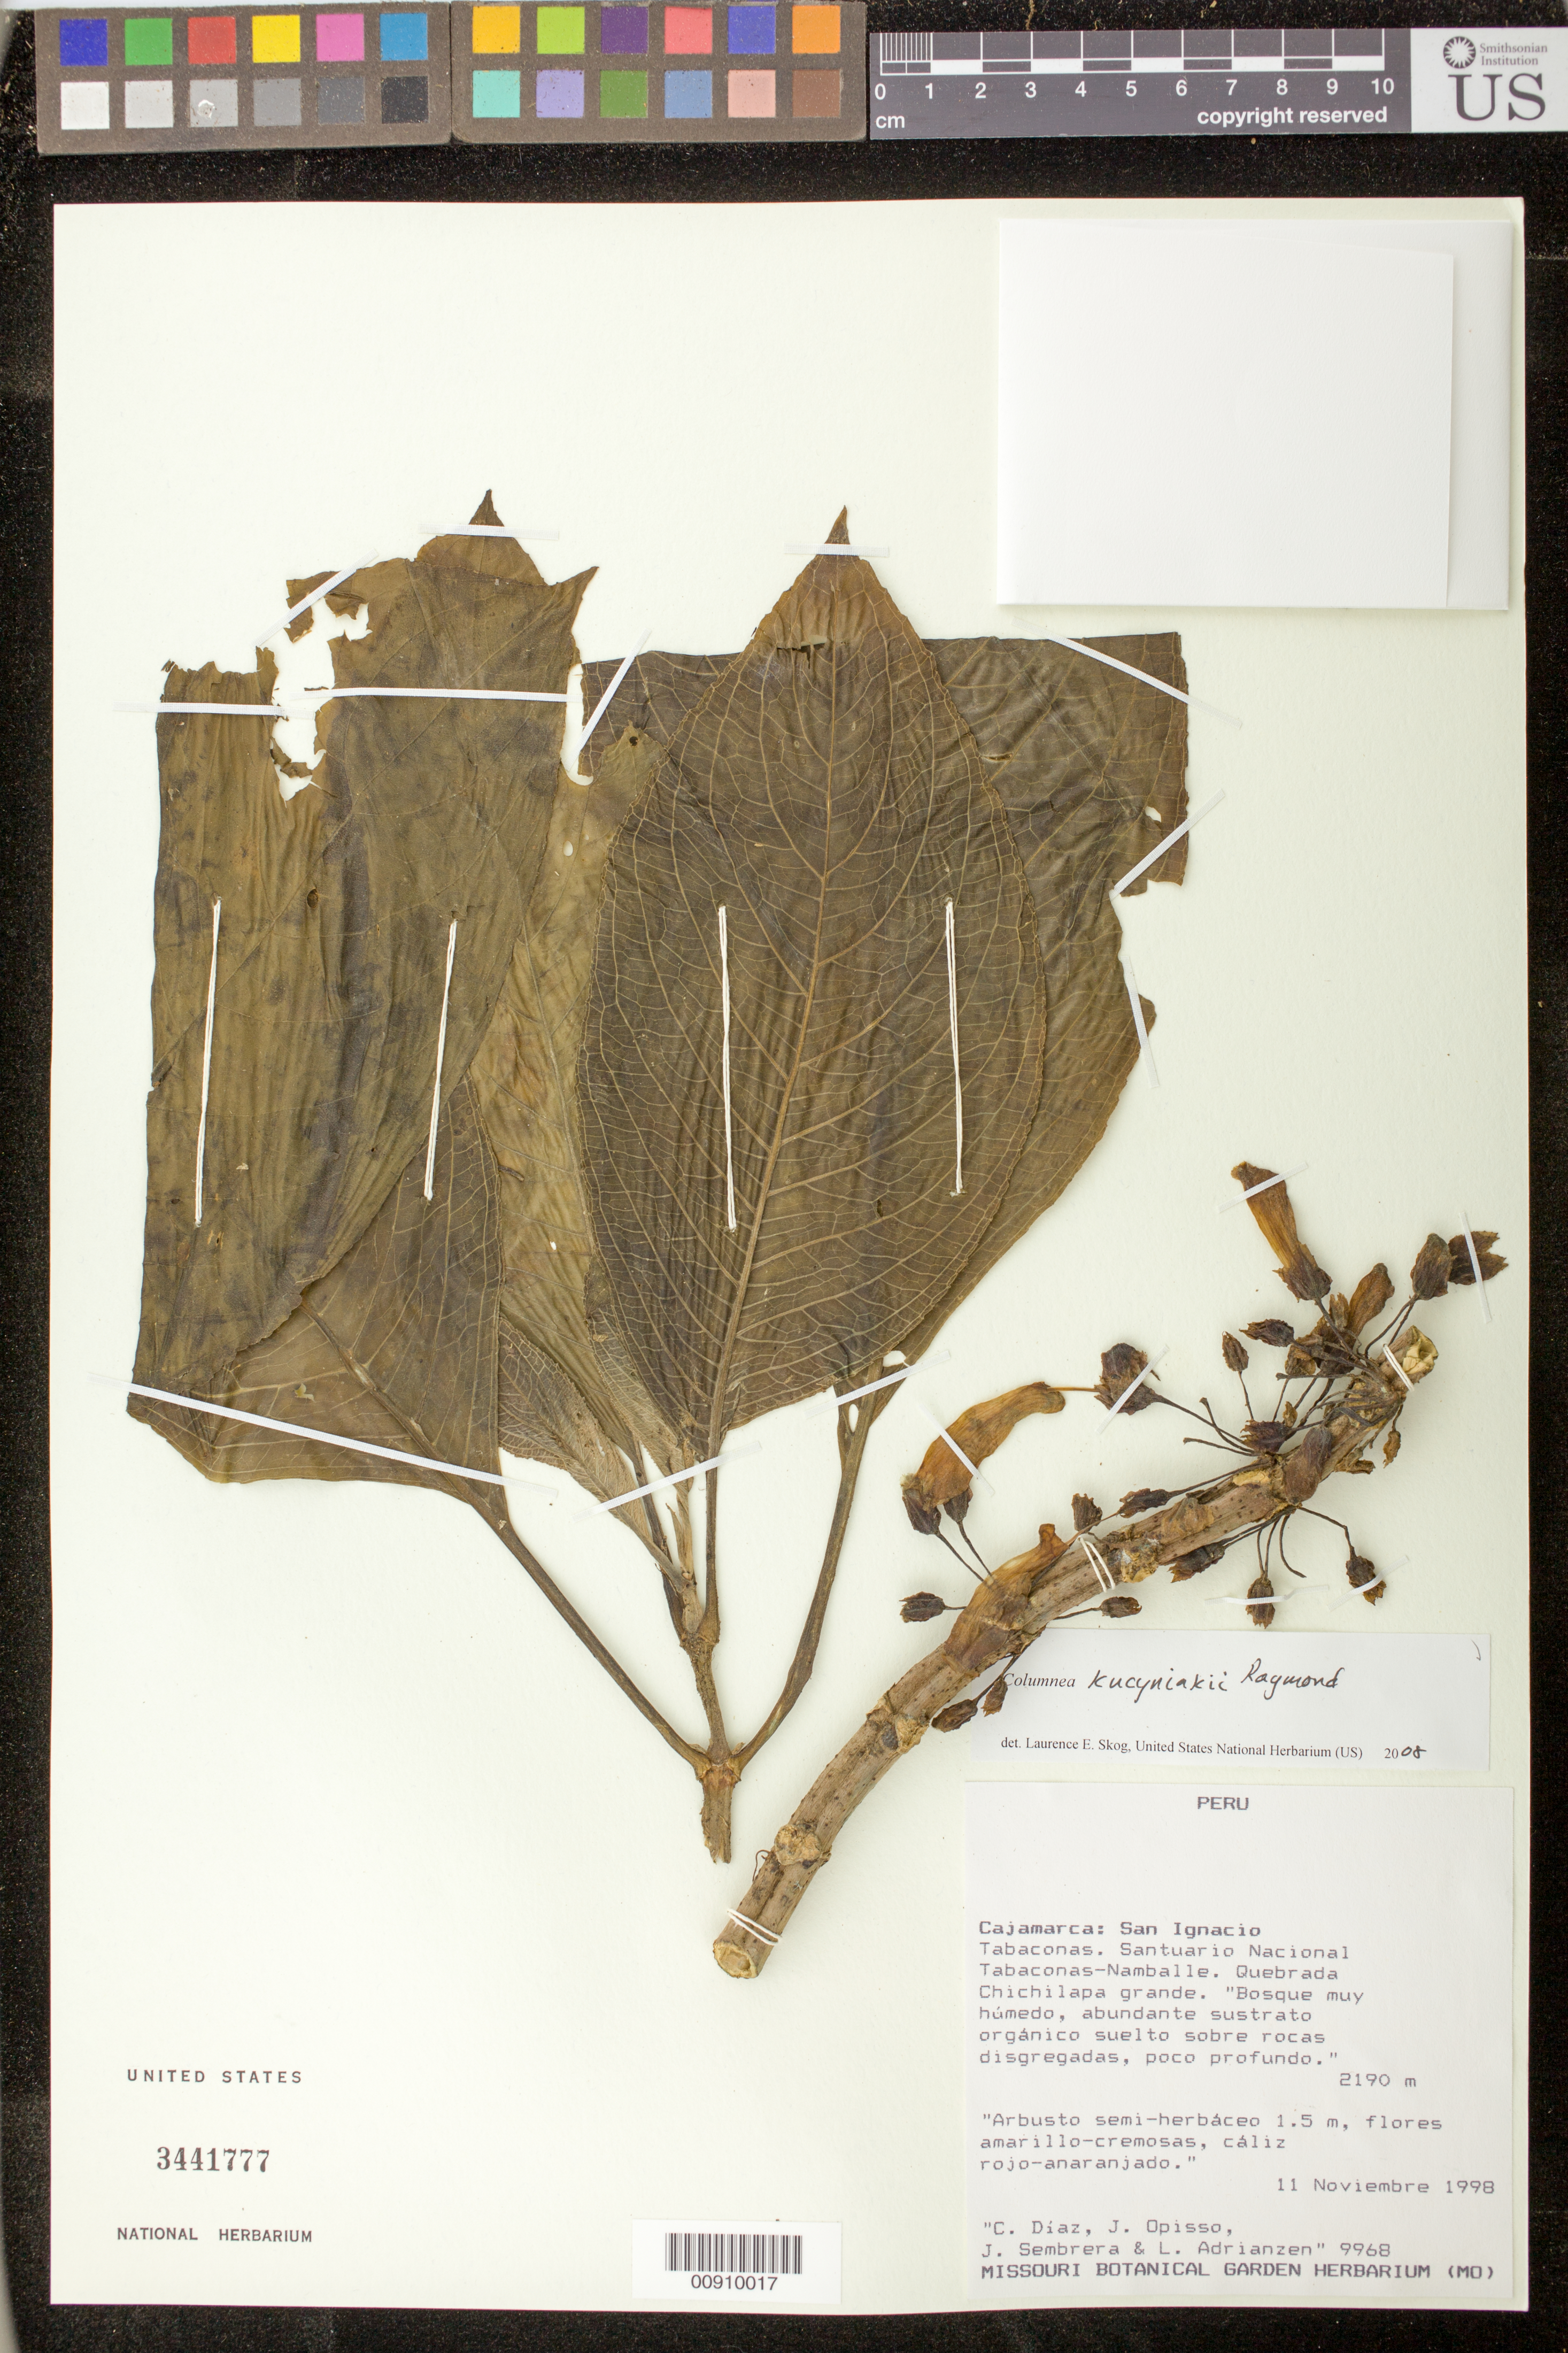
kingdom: Plantae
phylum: Tracheophyta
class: Magnoliopsida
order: Lamiales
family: Gesneriaceae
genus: Columnea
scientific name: Columnea kucyniakii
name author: Raymond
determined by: Skog, Laurence E.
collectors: C. Díaz S., J. Opisso, J. Sembrera & L. Adrianzen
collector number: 9968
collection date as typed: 11 Nov 1998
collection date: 1998-11-11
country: Peru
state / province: Cajamarca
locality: Cajamarca: San Ignacio. Tabaconas, Santuario Nacional Tabaconas-Namballe, Quebrada Chichilapa grande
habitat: Bosque muy húmedo, abundante sustrato orgánico suelto sobre rocas disgregadas, poco profundo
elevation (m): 2190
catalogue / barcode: US 3441777